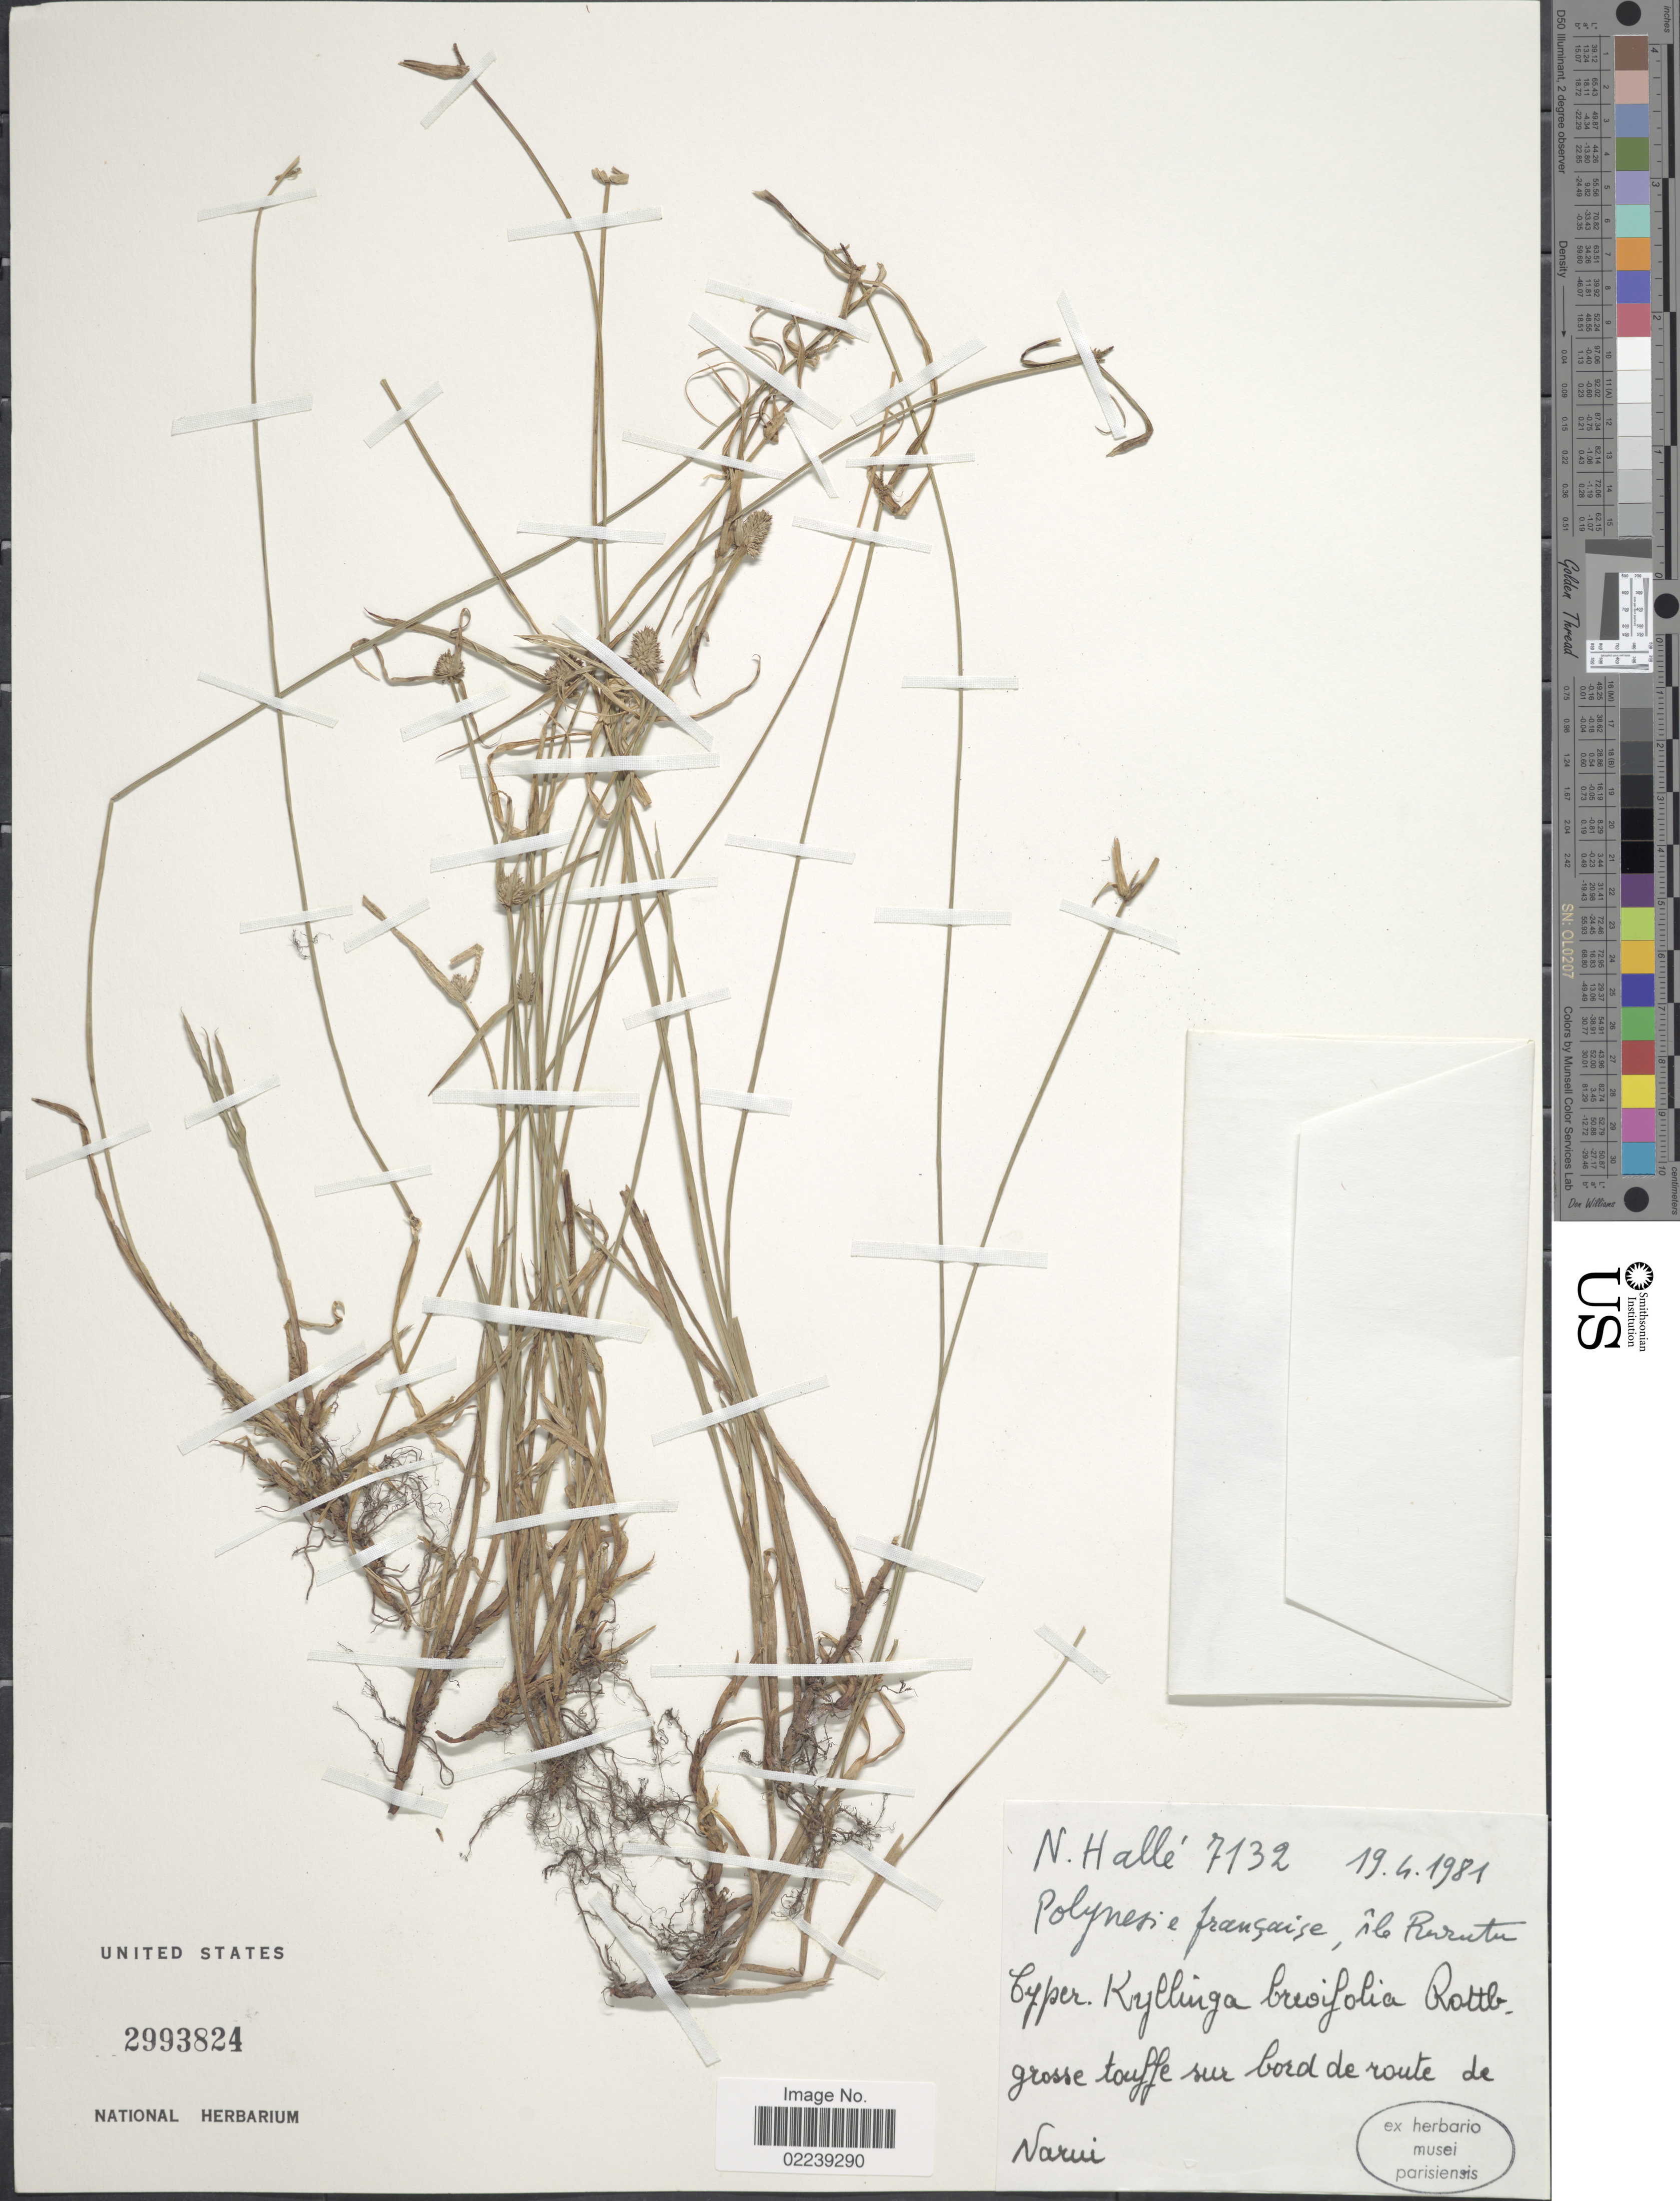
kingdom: Plantae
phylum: Tracheophyta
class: Liliopsida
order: Poales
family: Cyperaceae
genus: Cyperus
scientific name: Cyperus brevifolius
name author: (Rottb.) Hassk.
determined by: Strong, M. T., (US), Smithsonian Institution - National Museum of Natural History (UNITED STATES)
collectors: N. Hallé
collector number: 7132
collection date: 1981-04-19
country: French Polynesia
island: Rurutu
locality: Île Rurutu, grosse touffe sur bord de route de Narui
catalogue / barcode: US 2993824